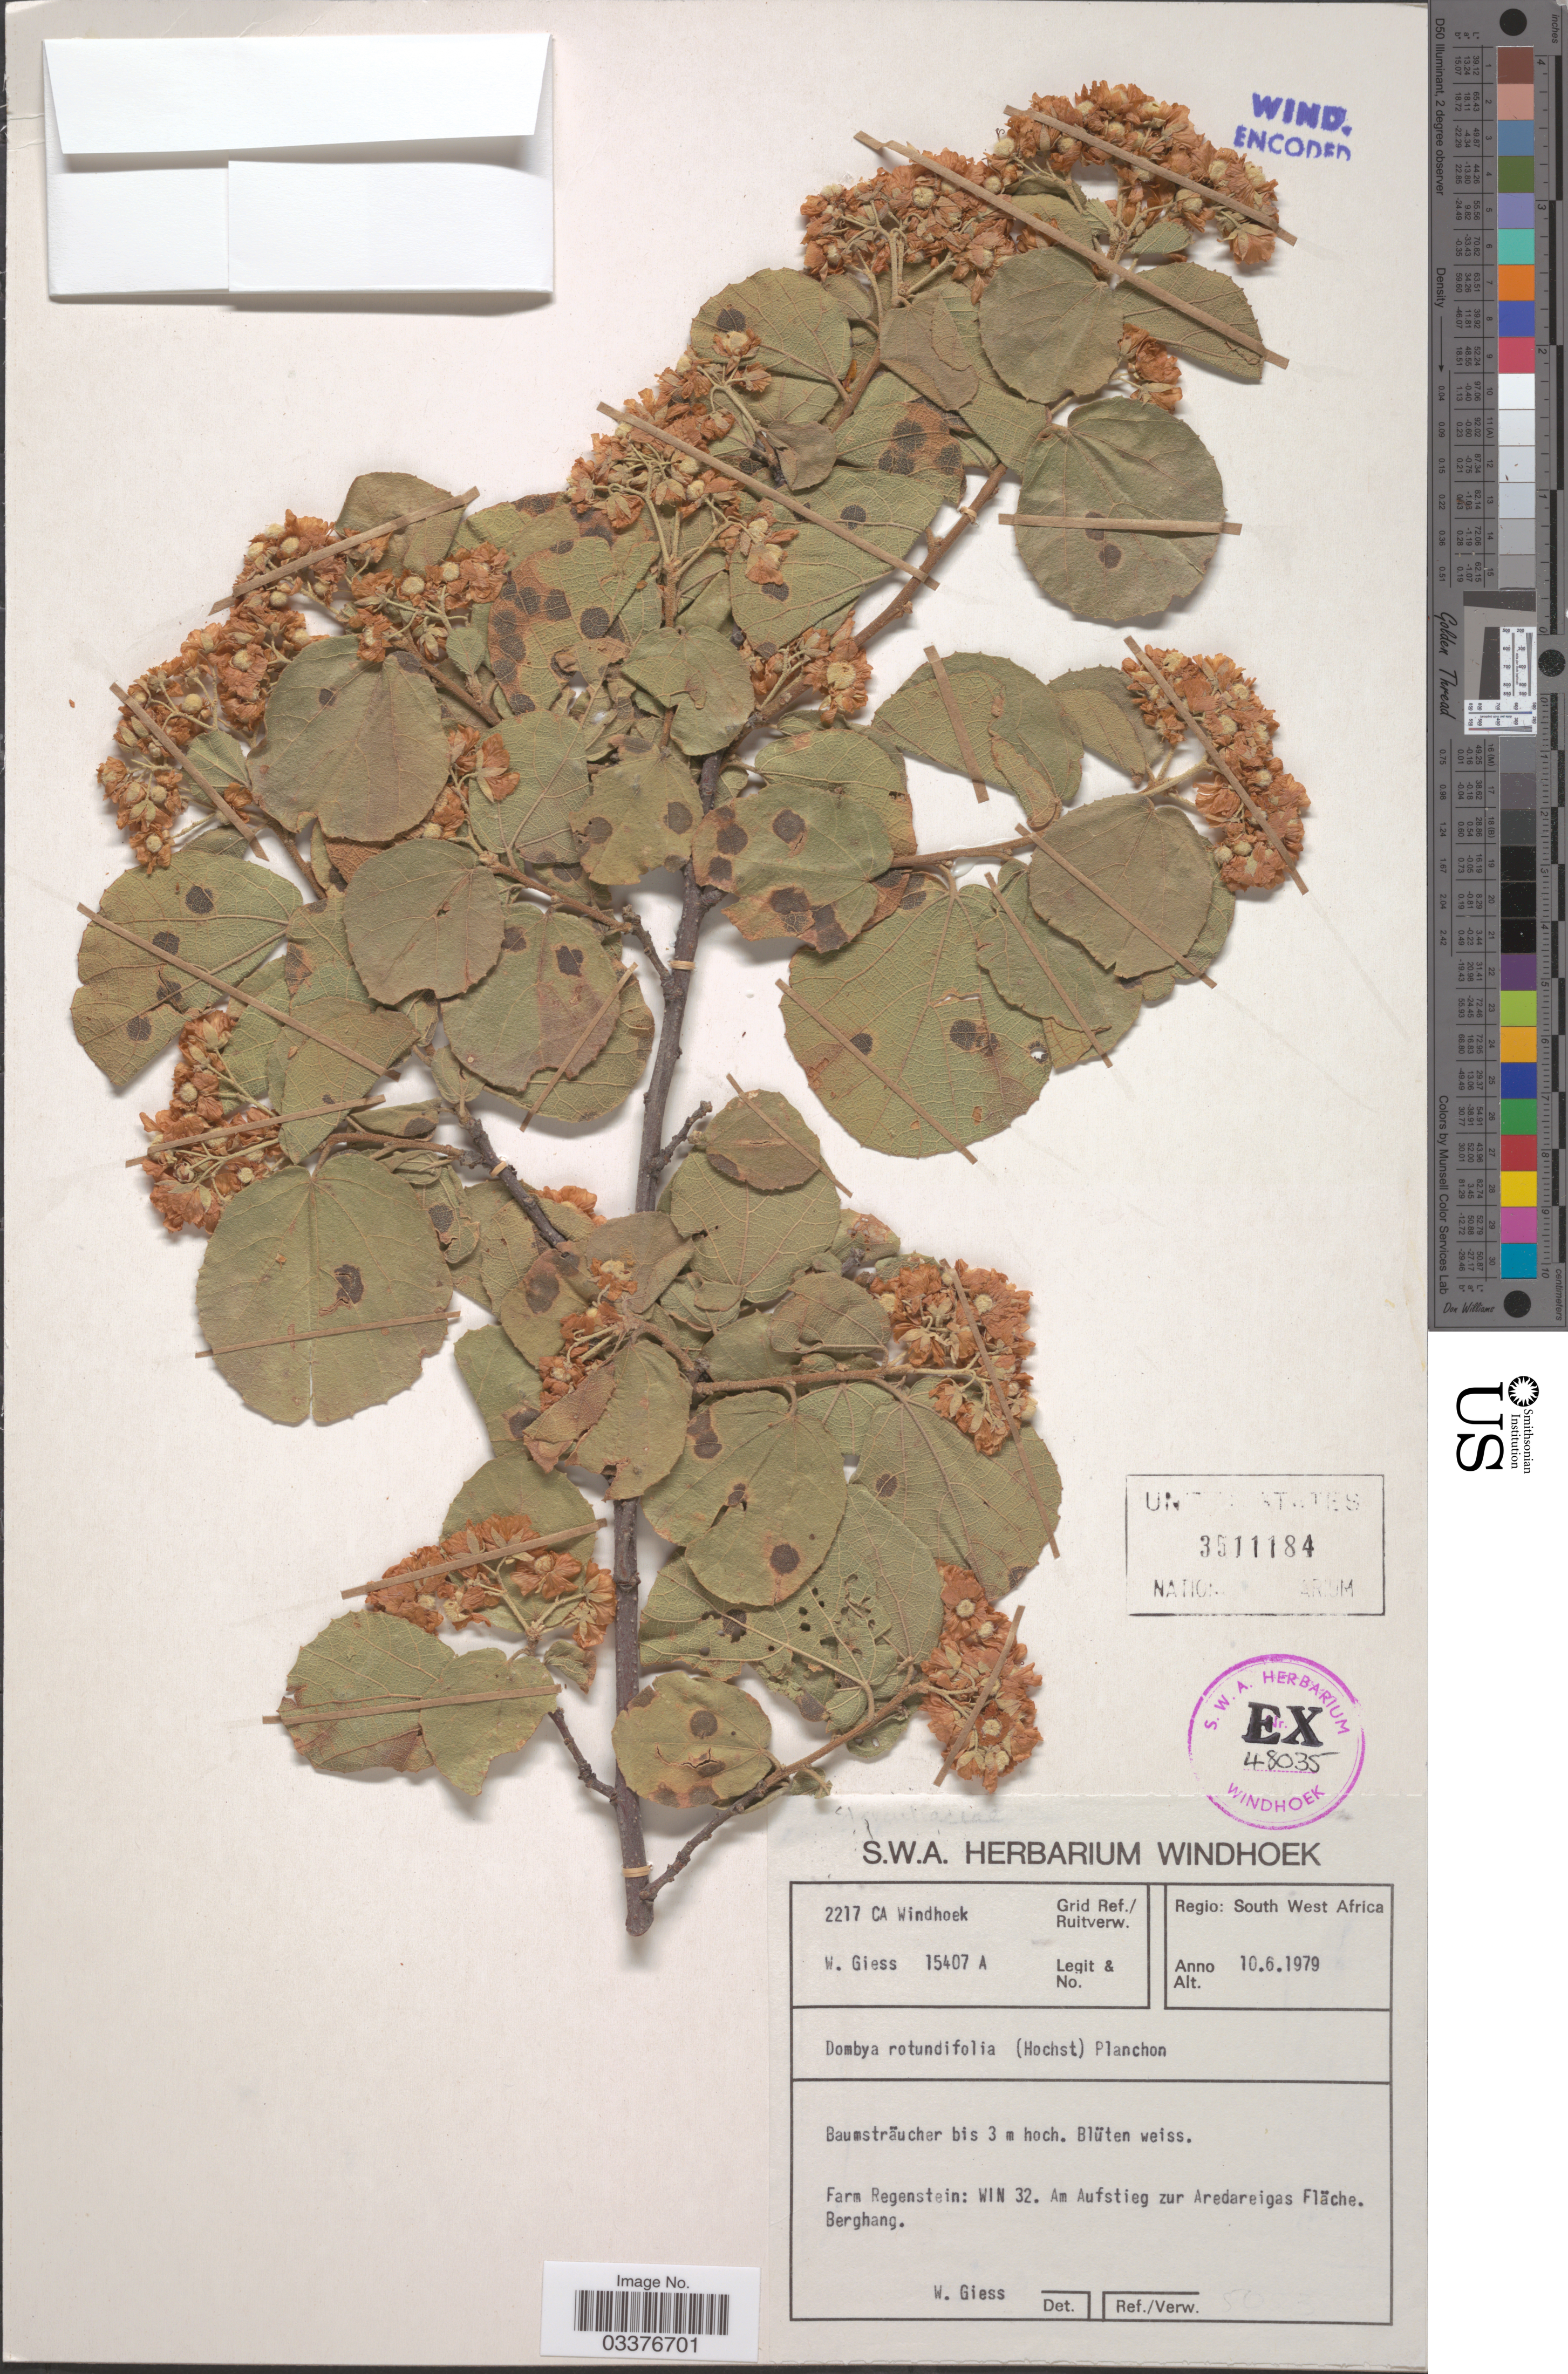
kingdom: Plantae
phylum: Tracheophyta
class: Magnoliopsida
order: Malvales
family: Malvaceae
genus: Dombeya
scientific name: Dombeya rotundifolia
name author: (Hochst.) Planch.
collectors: W. Giess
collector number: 15407 A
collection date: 1979-06-10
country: Namibia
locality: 2217 CA Windhoek Grid Ref./ Ruitverw. Regio: South West Africa. Farm Regenstein: WIN 32. Am Aufstieg zur Aredareigas Fläche. Berghang.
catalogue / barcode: US 3511184